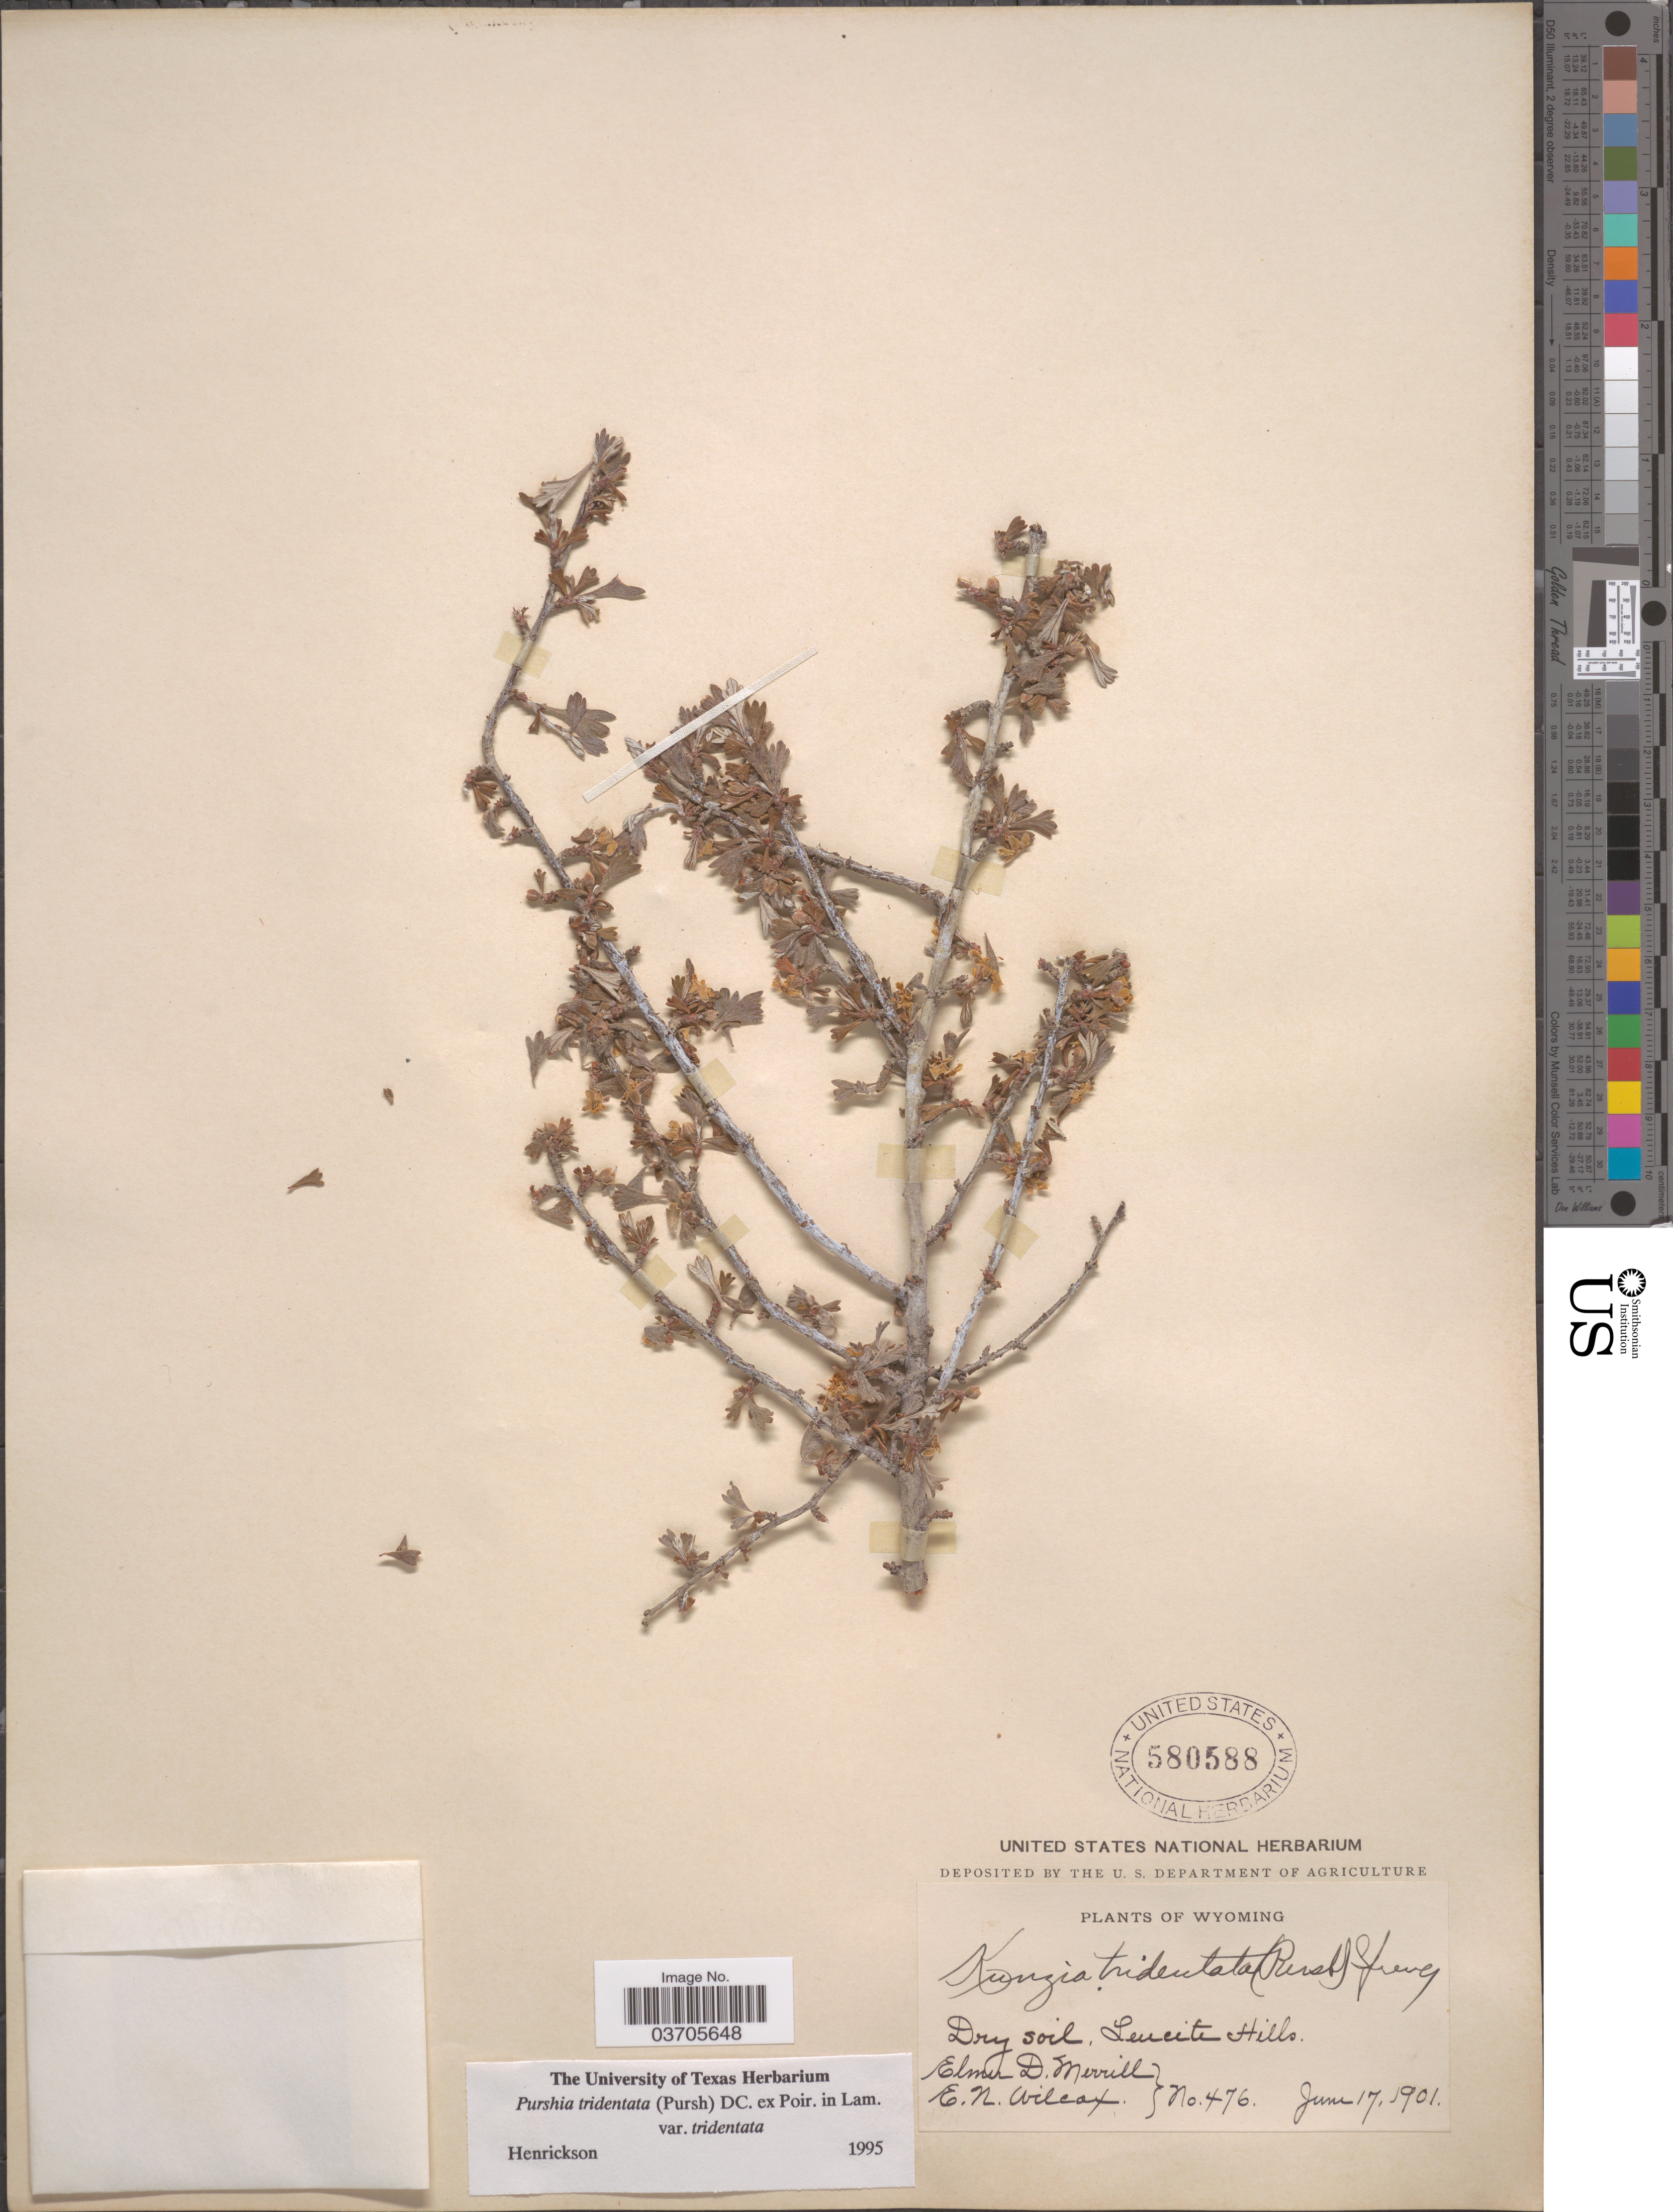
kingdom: Plantae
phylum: Tracheophyta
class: Magnoliopsida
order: Rosales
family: Rosaceae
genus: Purshia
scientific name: Purshia tridentata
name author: (Pursh) DC.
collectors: E. D. Merrill & E. Wilcox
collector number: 476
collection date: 1901-06-17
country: United States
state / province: Wyoming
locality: Leucite Hills.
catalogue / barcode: US 580588